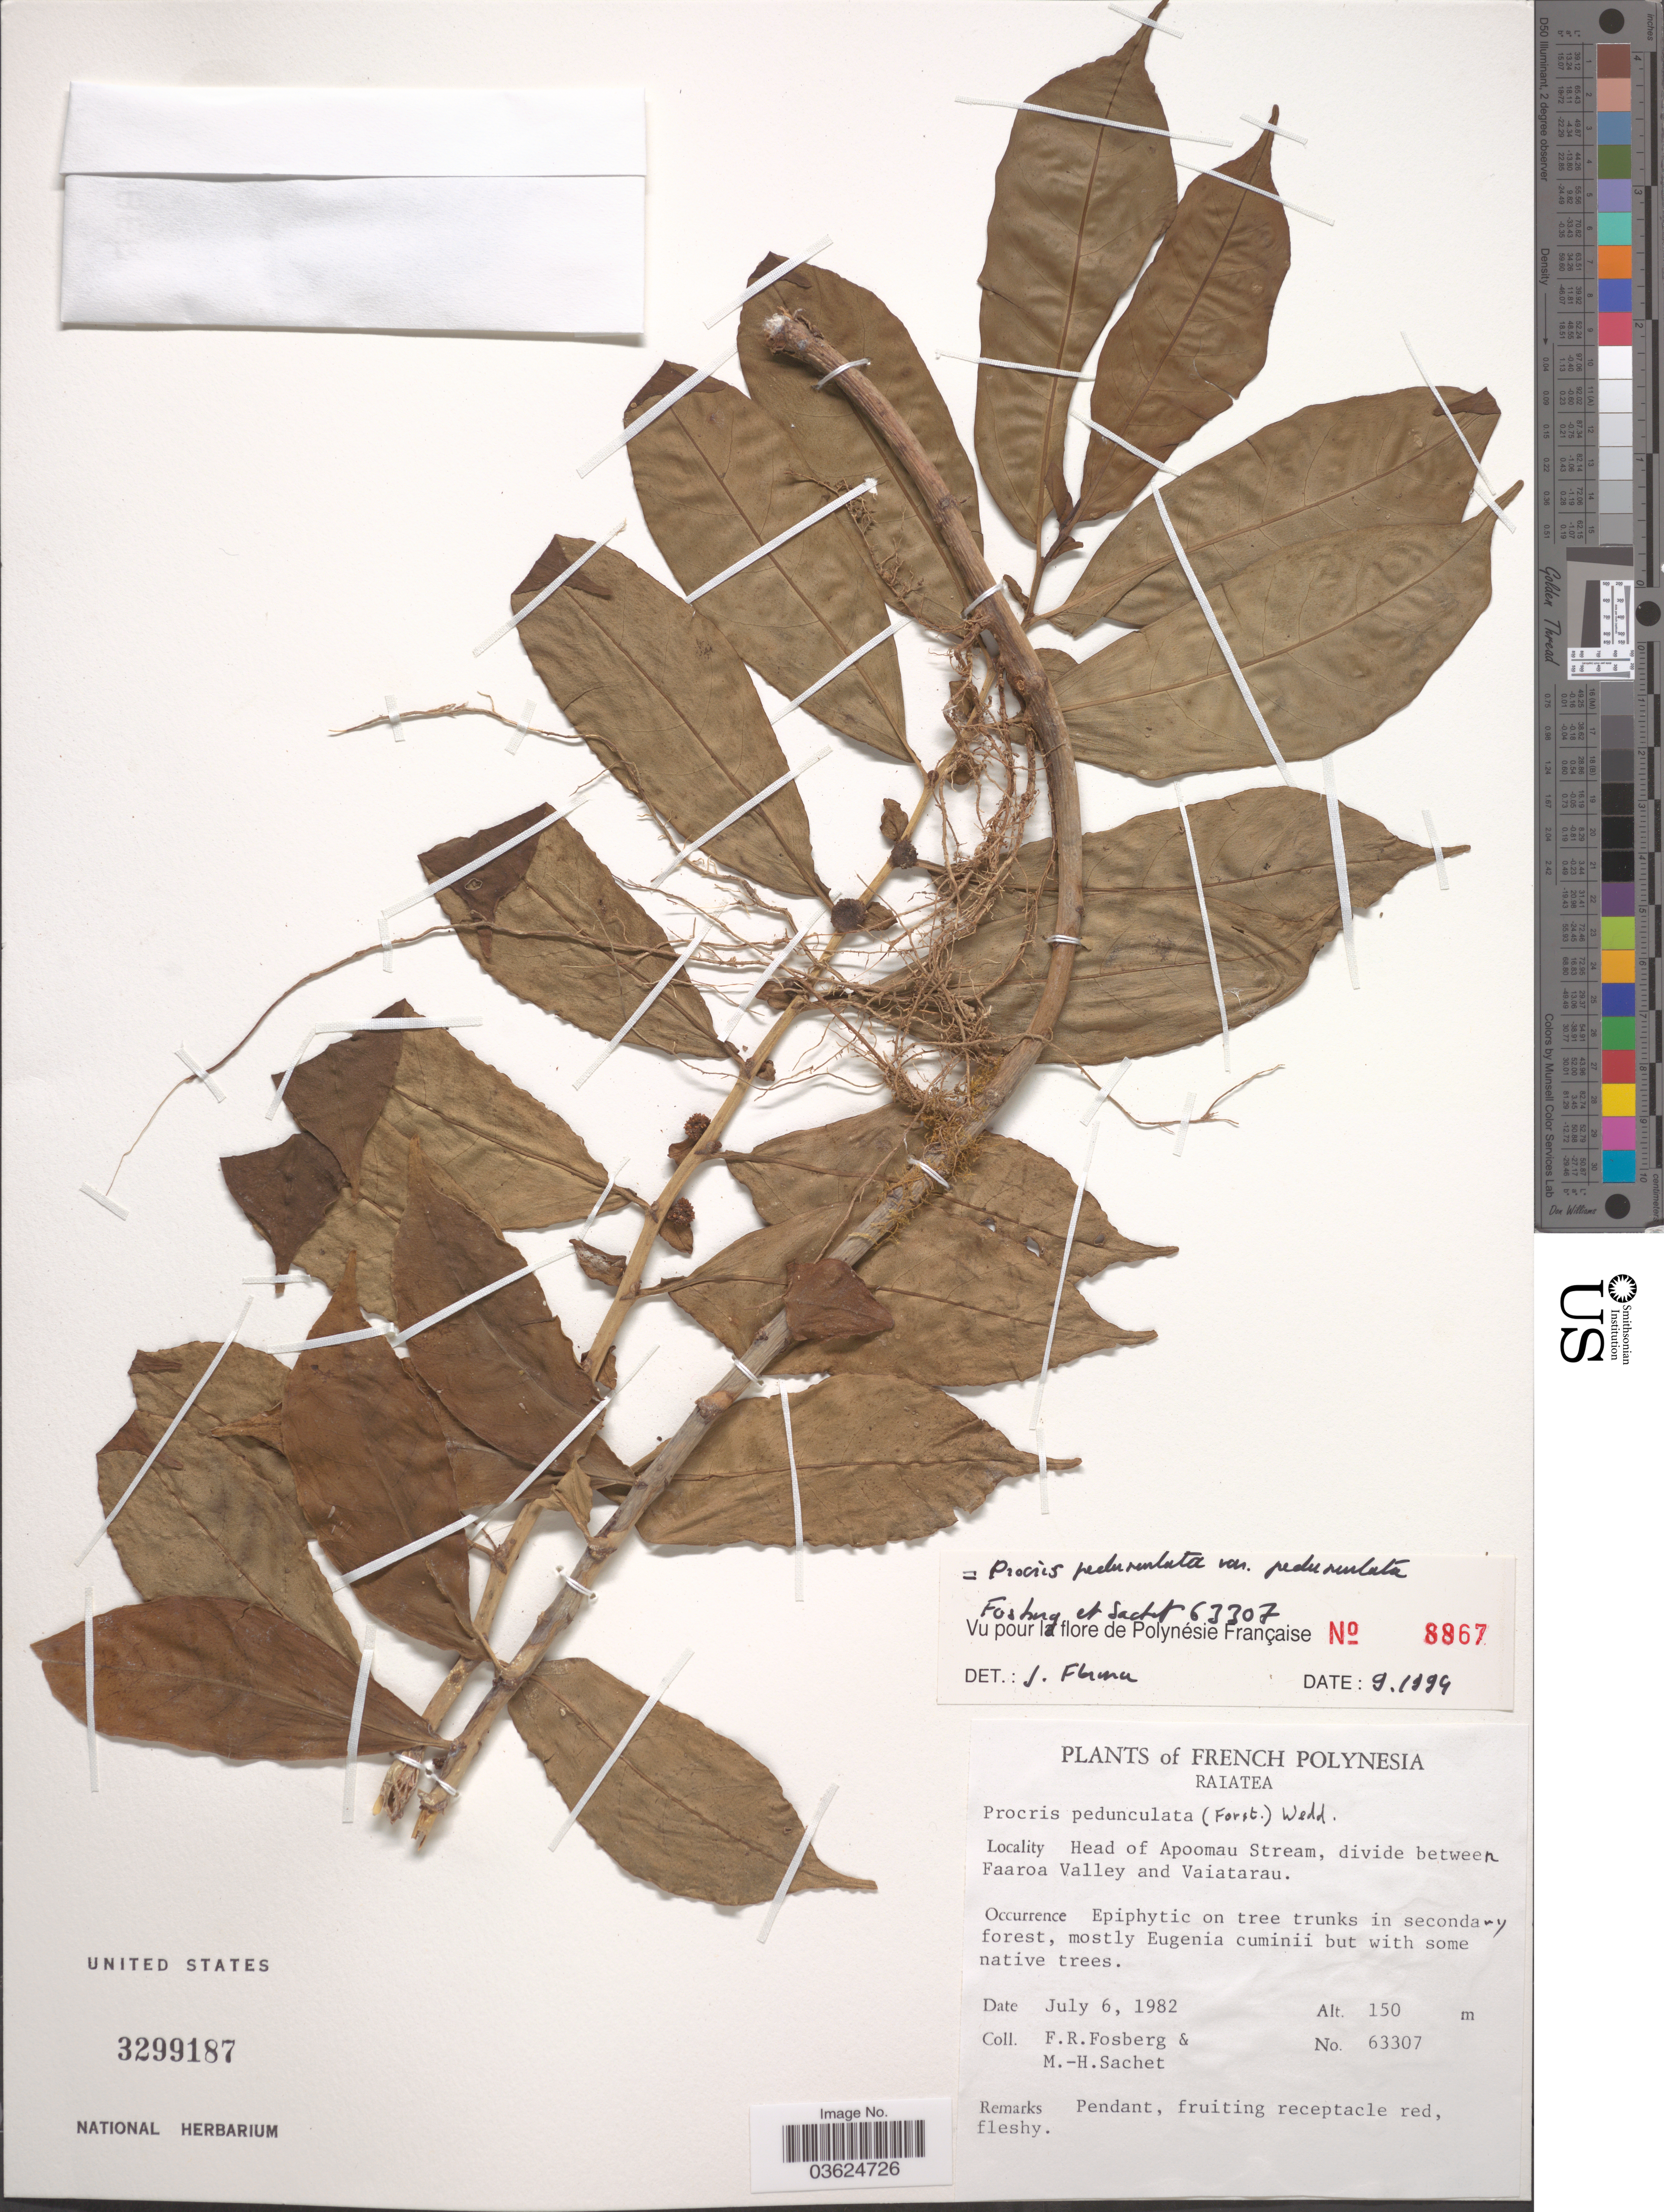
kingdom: Plantae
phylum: Tracheophyta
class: Magnoliopsida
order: Rosales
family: Urticaceae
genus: Procris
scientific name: Procris pedunculata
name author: (J.R. Forst. & G. Forst.) Wedd.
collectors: F. R. Fosberg & M.-H. Sachet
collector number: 63307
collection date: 1982-07-06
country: French Polynesia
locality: Raiatea. Head of Apoomau Stream, divide between Faaroa Valley and Vaiatarau.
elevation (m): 150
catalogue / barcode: US 3299187